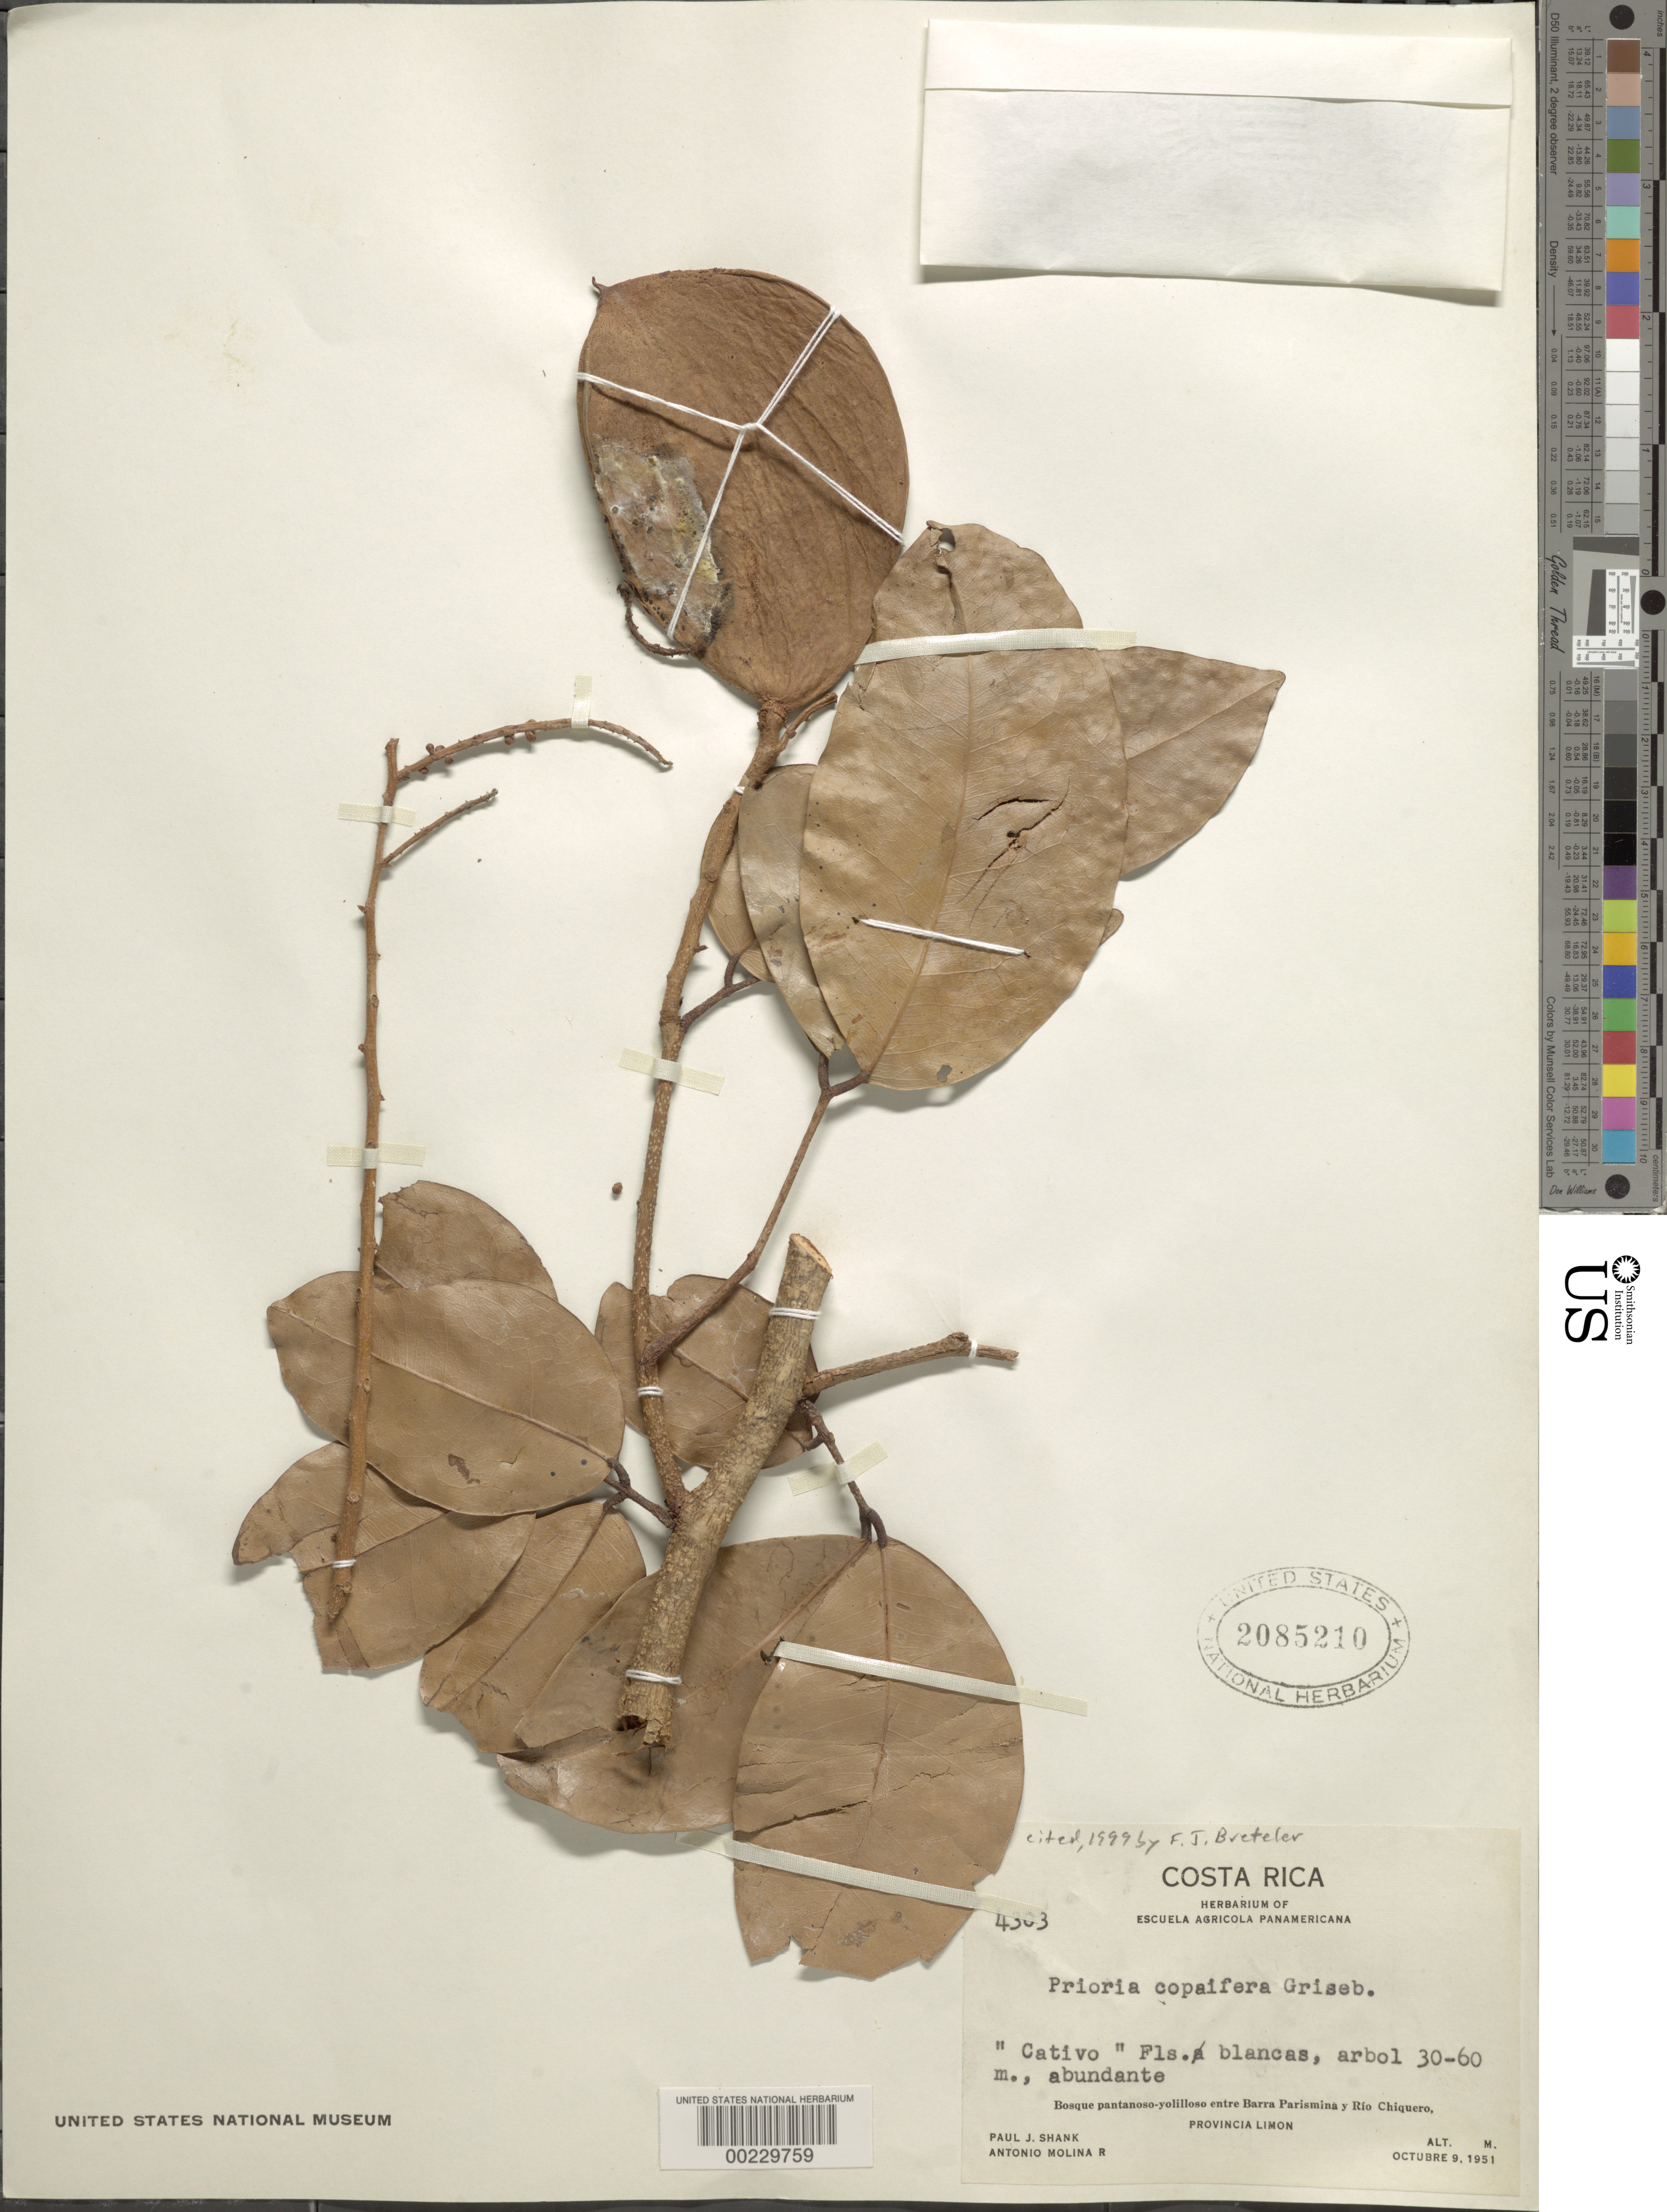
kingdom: Plantae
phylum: Tracheophyta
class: Magnoliopsida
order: Fabales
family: Fabaceae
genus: Prioria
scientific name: Prioria copaifera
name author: Griseb.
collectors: P. J. Shank & A. Molina R.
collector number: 4303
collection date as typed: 09 Oct 1951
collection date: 1951-10-09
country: Costa Rica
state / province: Limón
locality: Between barra parismina and rio chiquero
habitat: Swampy woods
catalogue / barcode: US 2085210